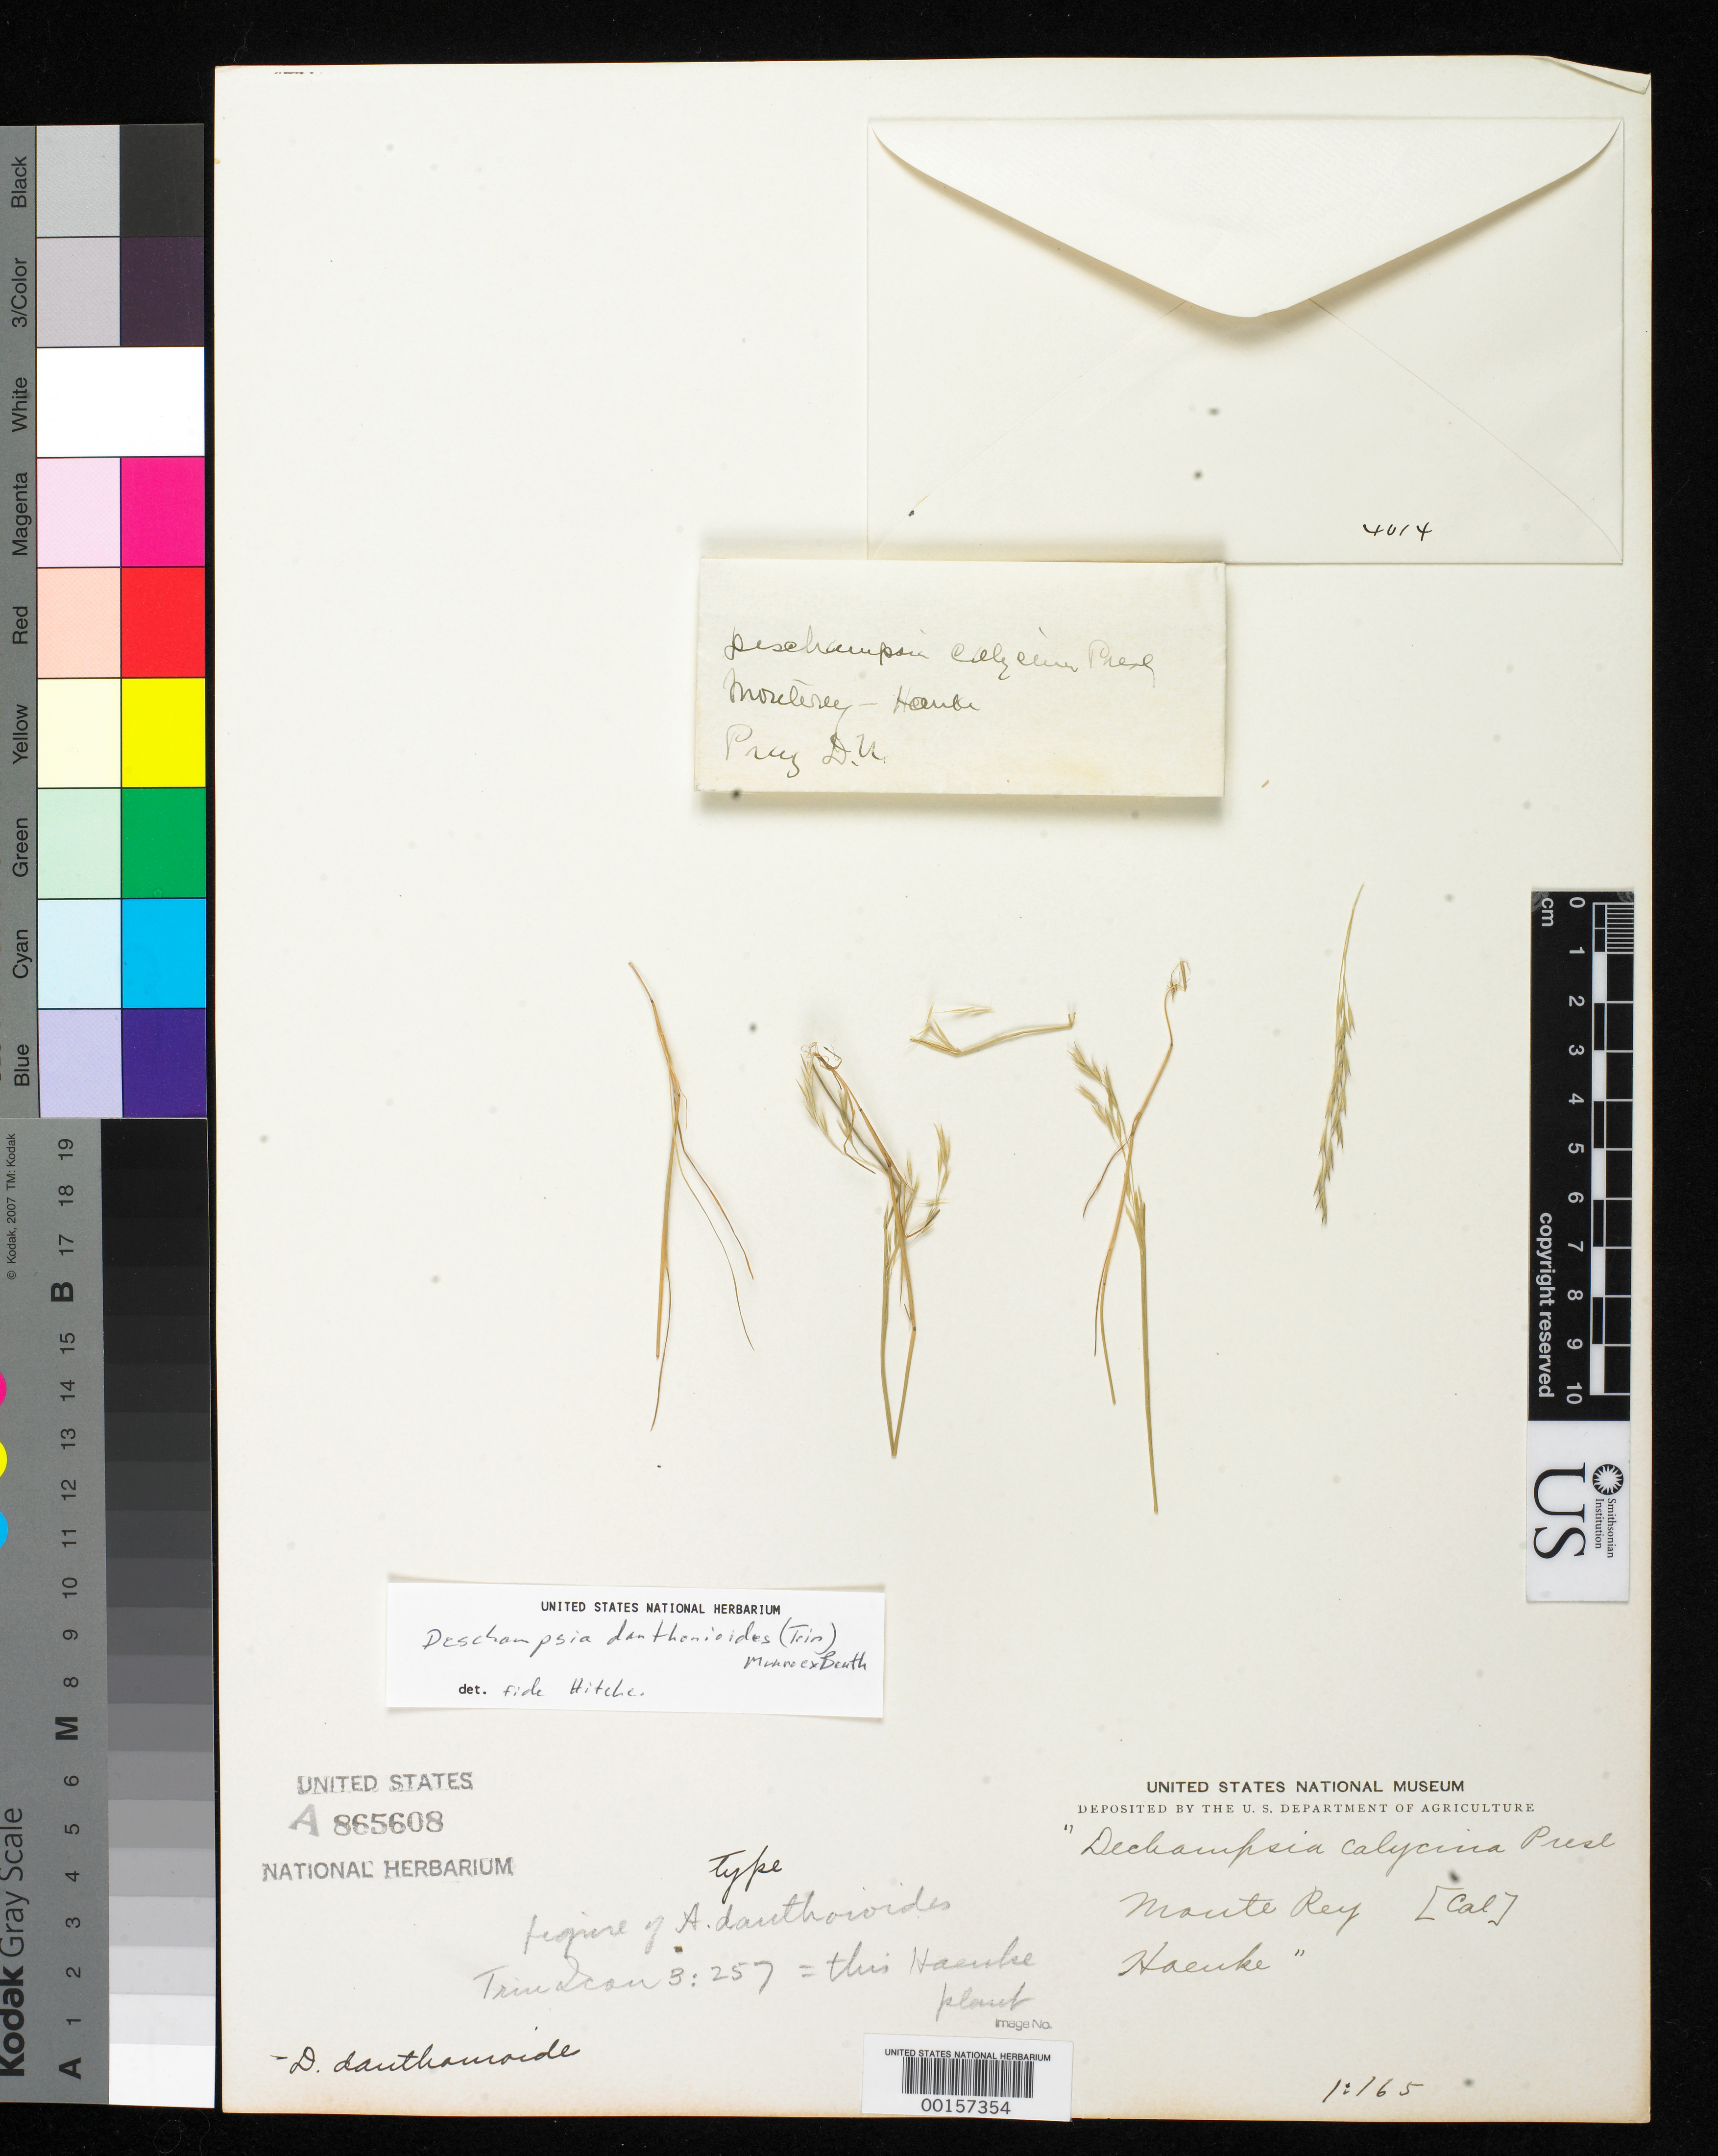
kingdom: Plantae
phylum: Tracheophyta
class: Liliopsida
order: Poales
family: Poaceae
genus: Deschampsia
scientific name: Deschampsia calycina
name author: C. Presl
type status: Type Fragment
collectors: T. P. X. Haenke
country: Peru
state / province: San Martín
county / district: Mariscal Cáceres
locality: Rio Huallaga, margen Derecha del; Balsa Probana; dtto. Tocache Nuevo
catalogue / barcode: US 865608A